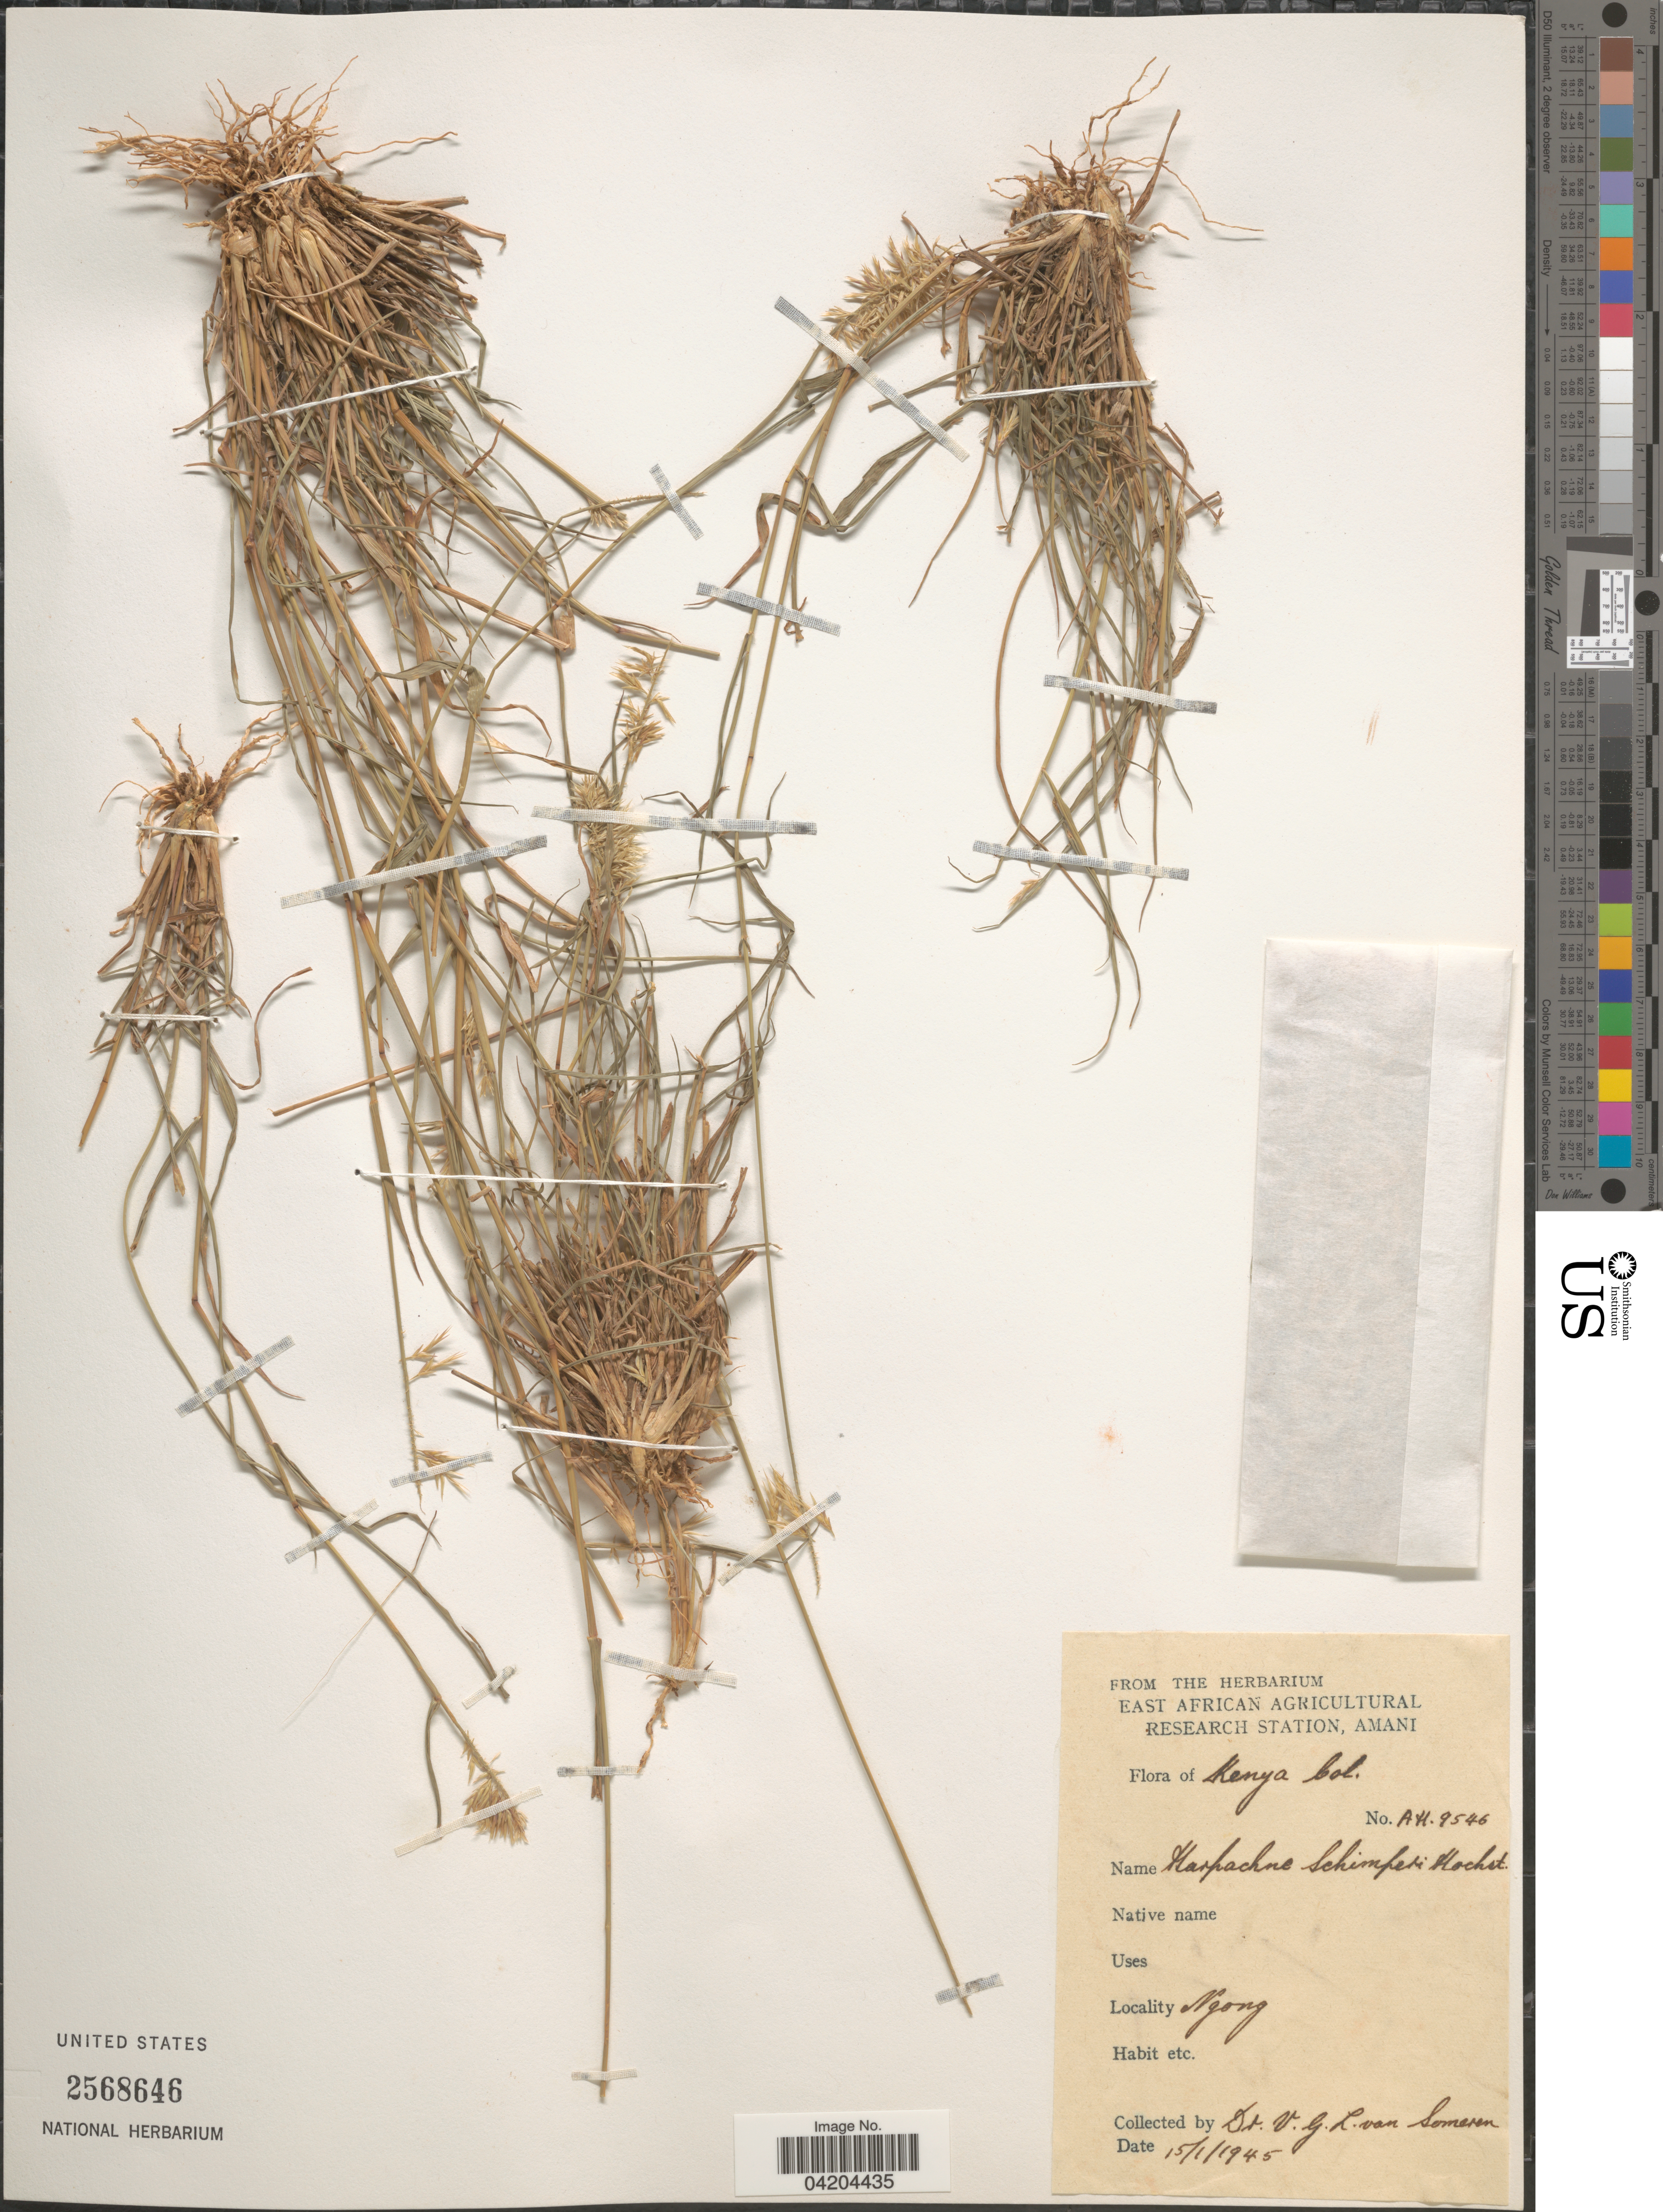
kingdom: Plantae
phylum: Tracheophyta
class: Liliopsida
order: Poales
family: Poaceae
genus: Eragrostis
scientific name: Eragrostis schimperi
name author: (A. Rich.) Benth.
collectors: V. Someren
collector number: AH.9546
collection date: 1945-01-15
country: Kenya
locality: Kenya Col. Ngong.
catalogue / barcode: US 2568646